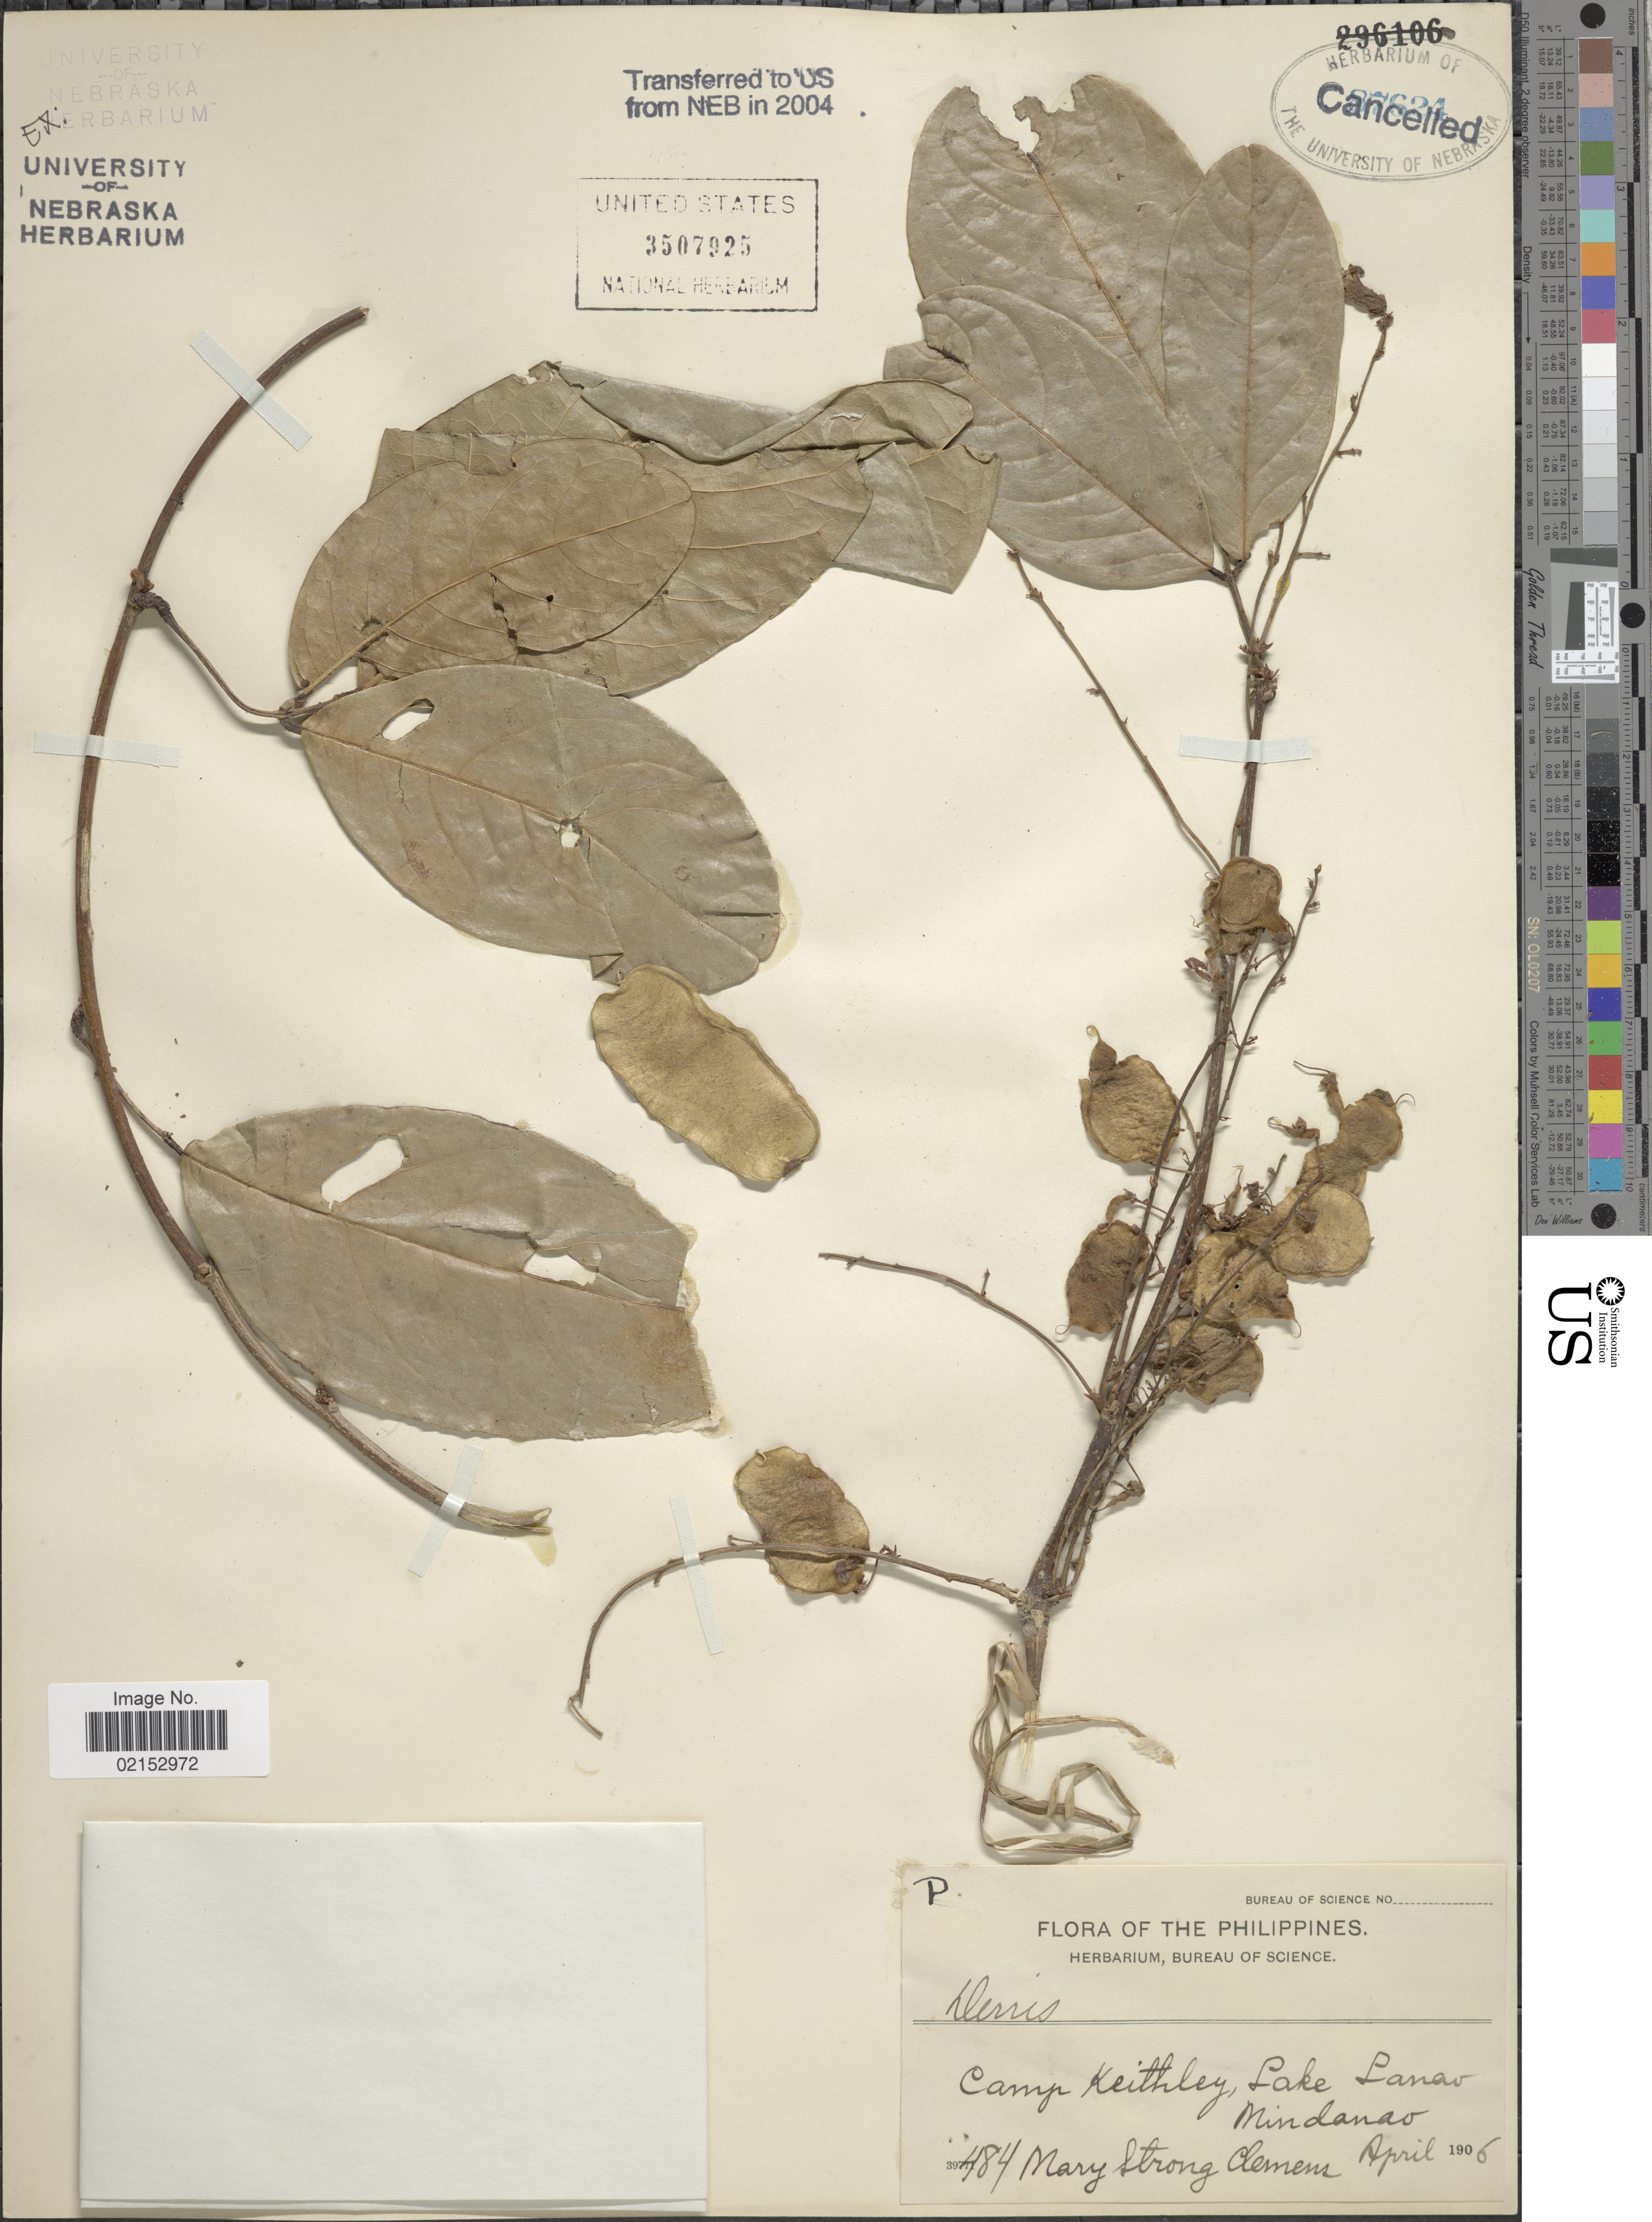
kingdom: Plantae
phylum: Tracheophyta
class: Magnoliopsida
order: Fabales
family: Fabaceae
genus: Derris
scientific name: Derris sp.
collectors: M. S. Clemens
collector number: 484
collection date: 1906-04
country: Philippines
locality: Camp Keithley, Lake Lanao, Mindanao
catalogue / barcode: US 3507925